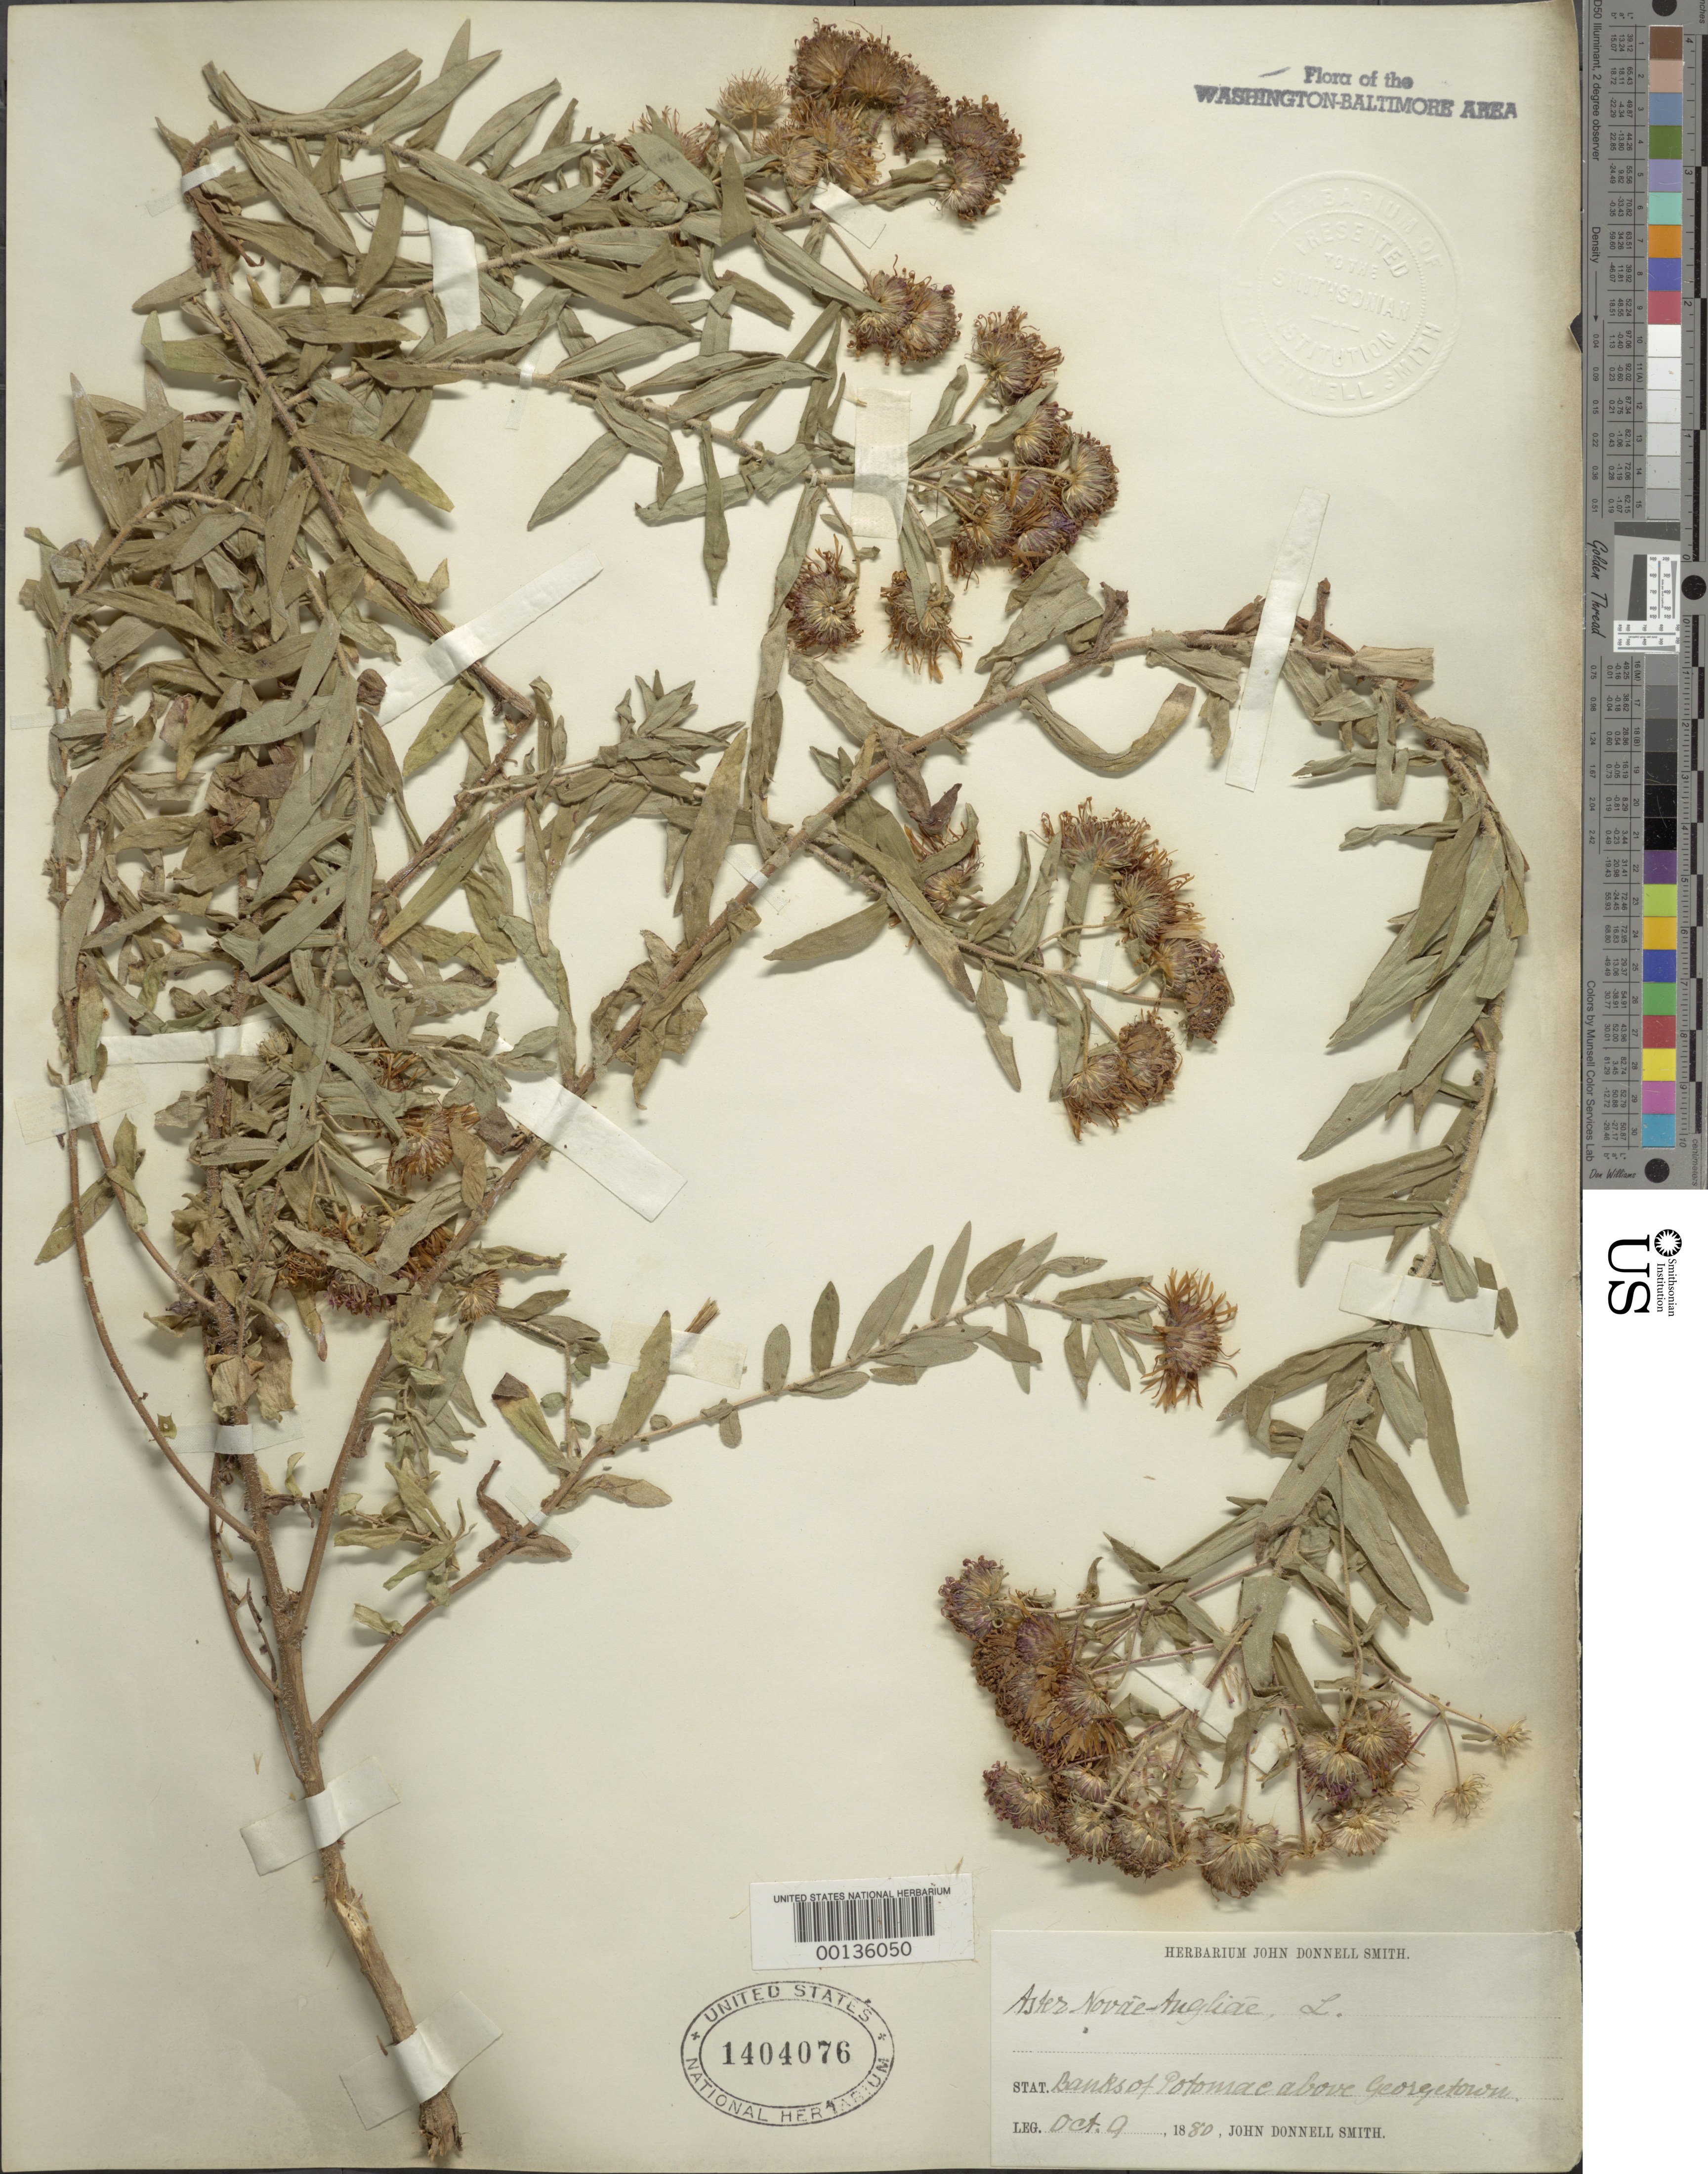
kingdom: Plantae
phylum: Tracheophyta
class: Magnoliopsida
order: Asterales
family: Asteraceae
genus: Symphyotrichum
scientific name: Symphyotrichum novae-angliae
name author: (L.) G.L. Nesom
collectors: J. Donnell Smith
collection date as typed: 09 Oct 1880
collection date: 1880-10-09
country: United States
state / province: Maryland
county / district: Montgomery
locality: Potomac Banks above Georgetown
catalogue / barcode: US 1404076